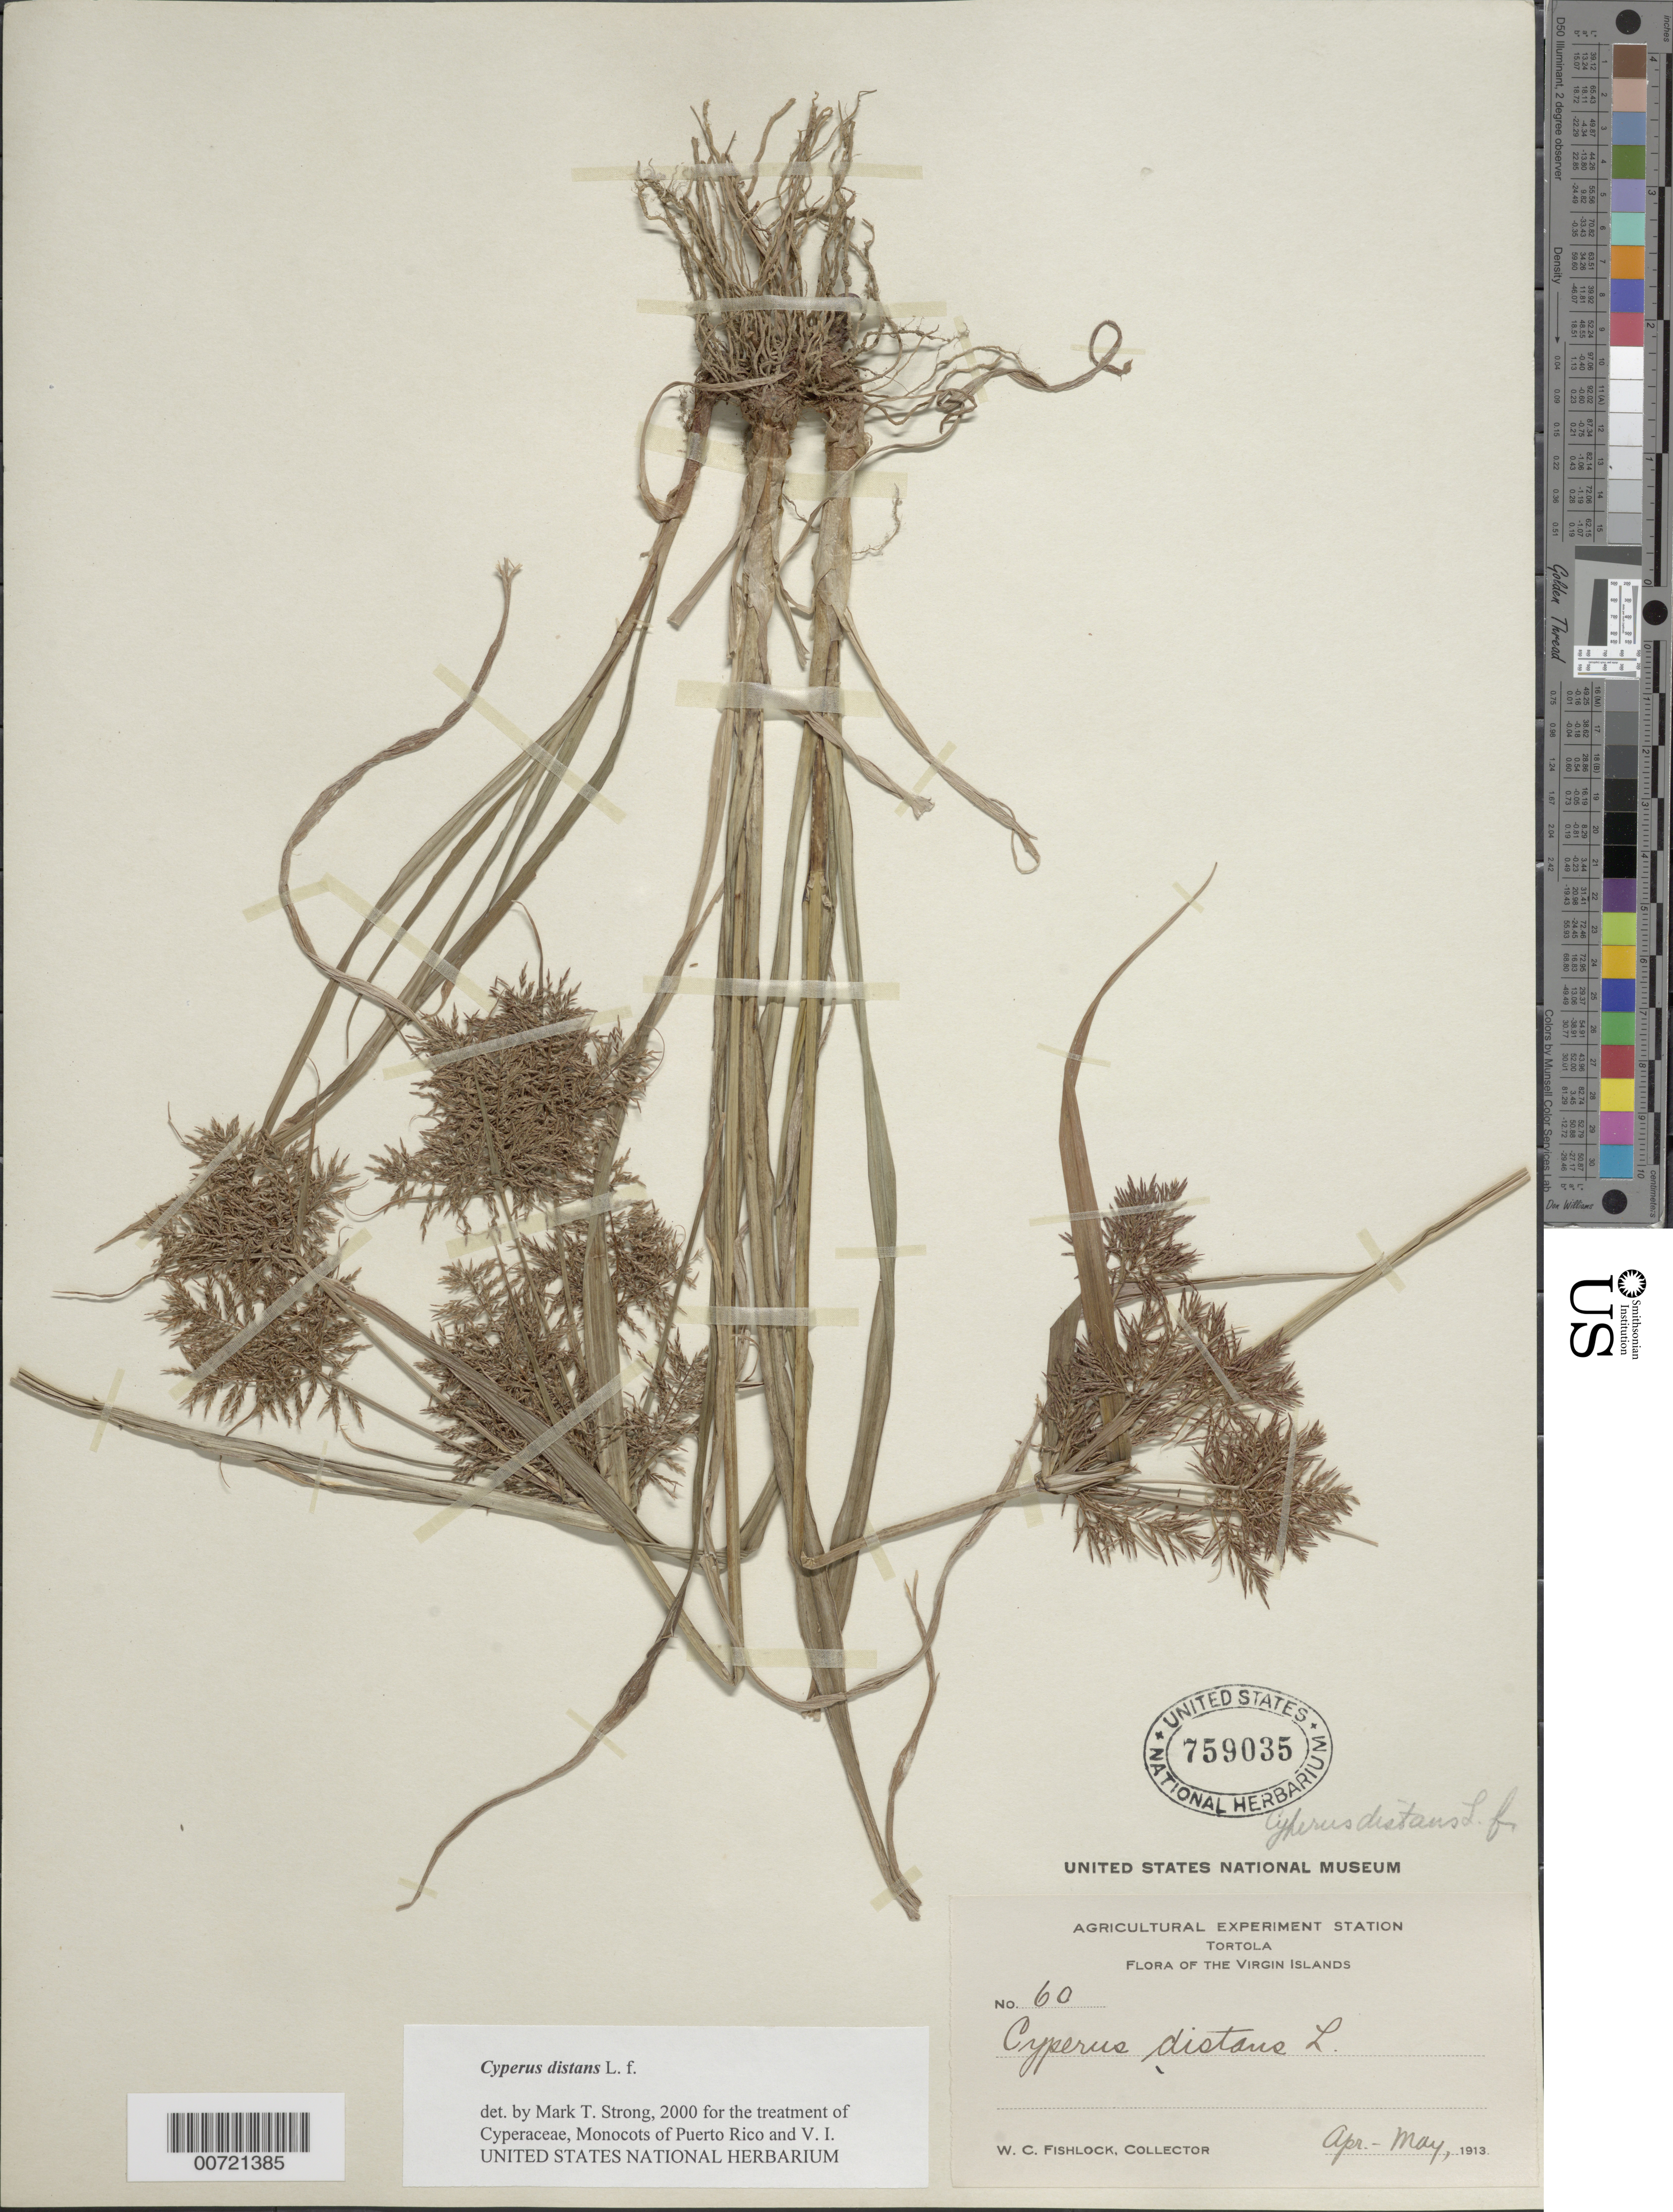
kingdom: Plantae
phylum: Tracheophyta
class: Liliopsida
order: Poales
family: Cyperaceae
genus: Cyperus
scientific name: Cyperus distans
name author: L. f.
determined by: Strong, M. T., (US), Smithsonian Institution - National Museum of Natural History (UNITED STATES)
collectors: W. Fishlock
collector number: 60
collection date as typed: Apr 1913 to -- May 1913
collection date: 1913-04/1913-05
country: British Virgin Islands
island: Tortola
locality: Tortola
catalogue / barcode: US 759035